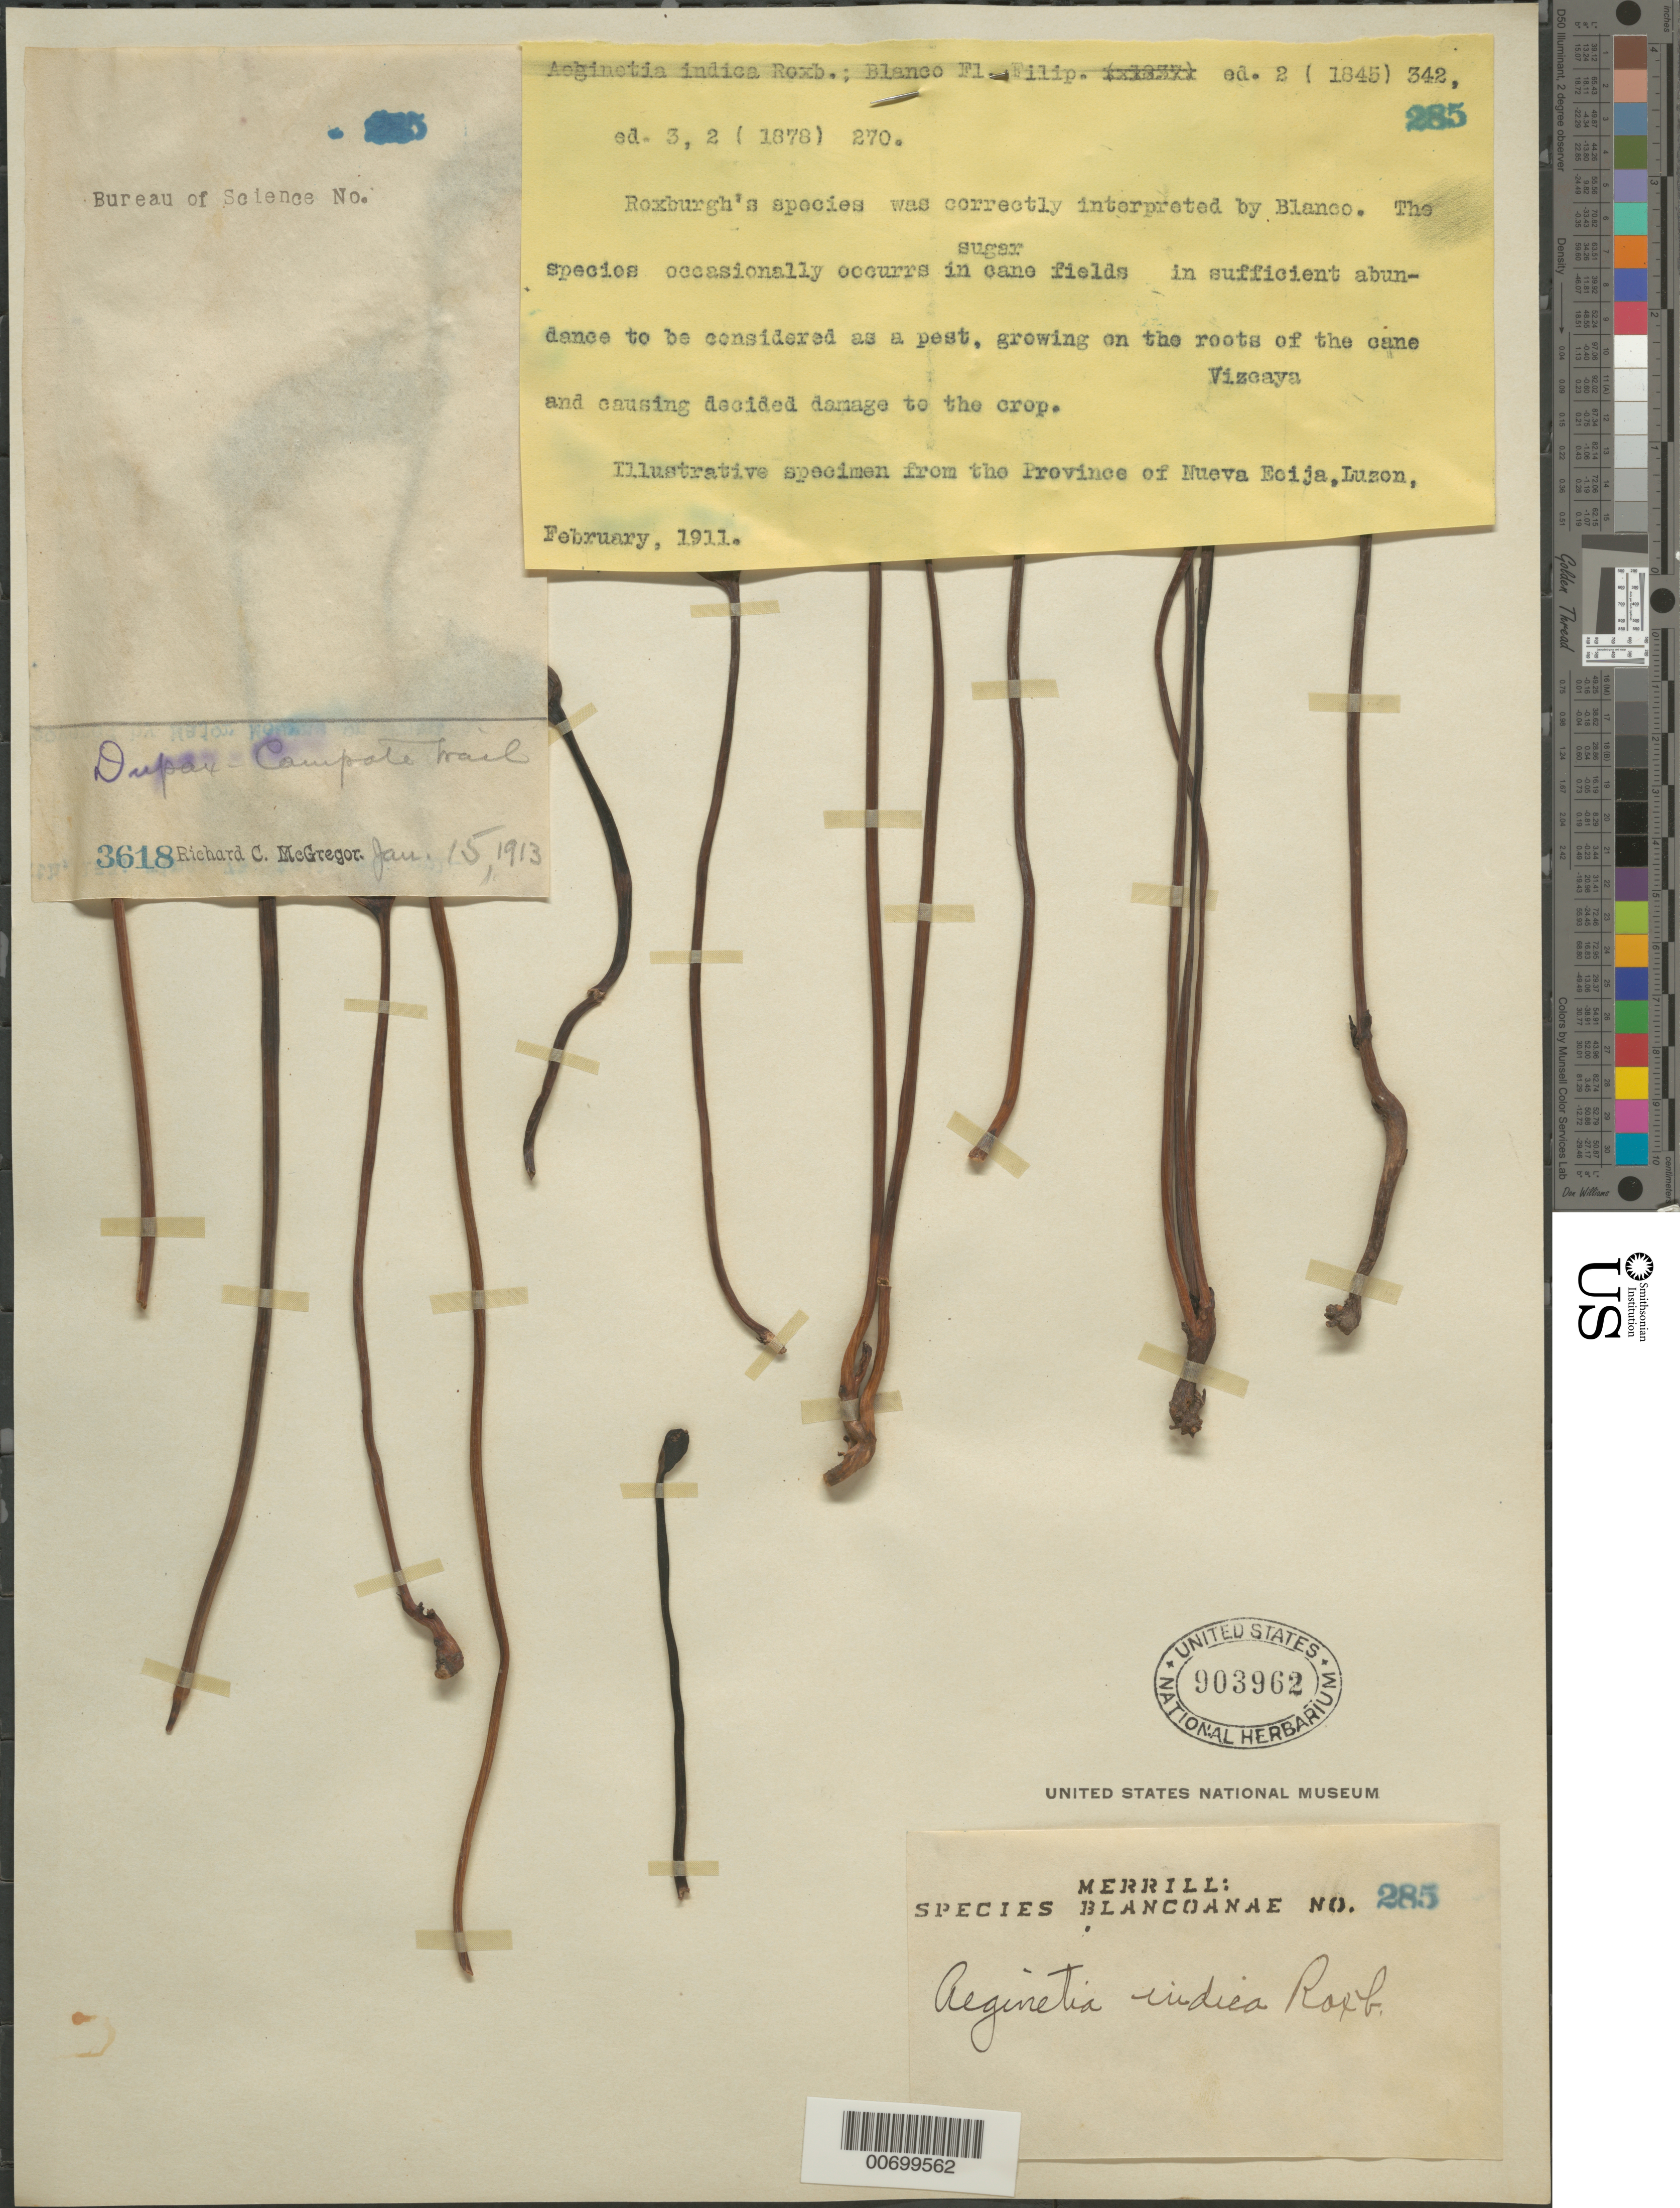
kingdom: Plantae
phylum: Tracheophyta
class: Magnoliopsida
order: Lamiales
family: Orobanchaceae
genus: Aeginetia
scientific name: Aeginetia indica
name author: L.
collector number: Sp. Blancoan. 0285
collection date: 1911-02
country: Philippines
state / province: Central Luzon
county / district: Nueva Ecija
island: Luzon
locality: Dupax-Campote Trail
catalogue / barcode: US 903962